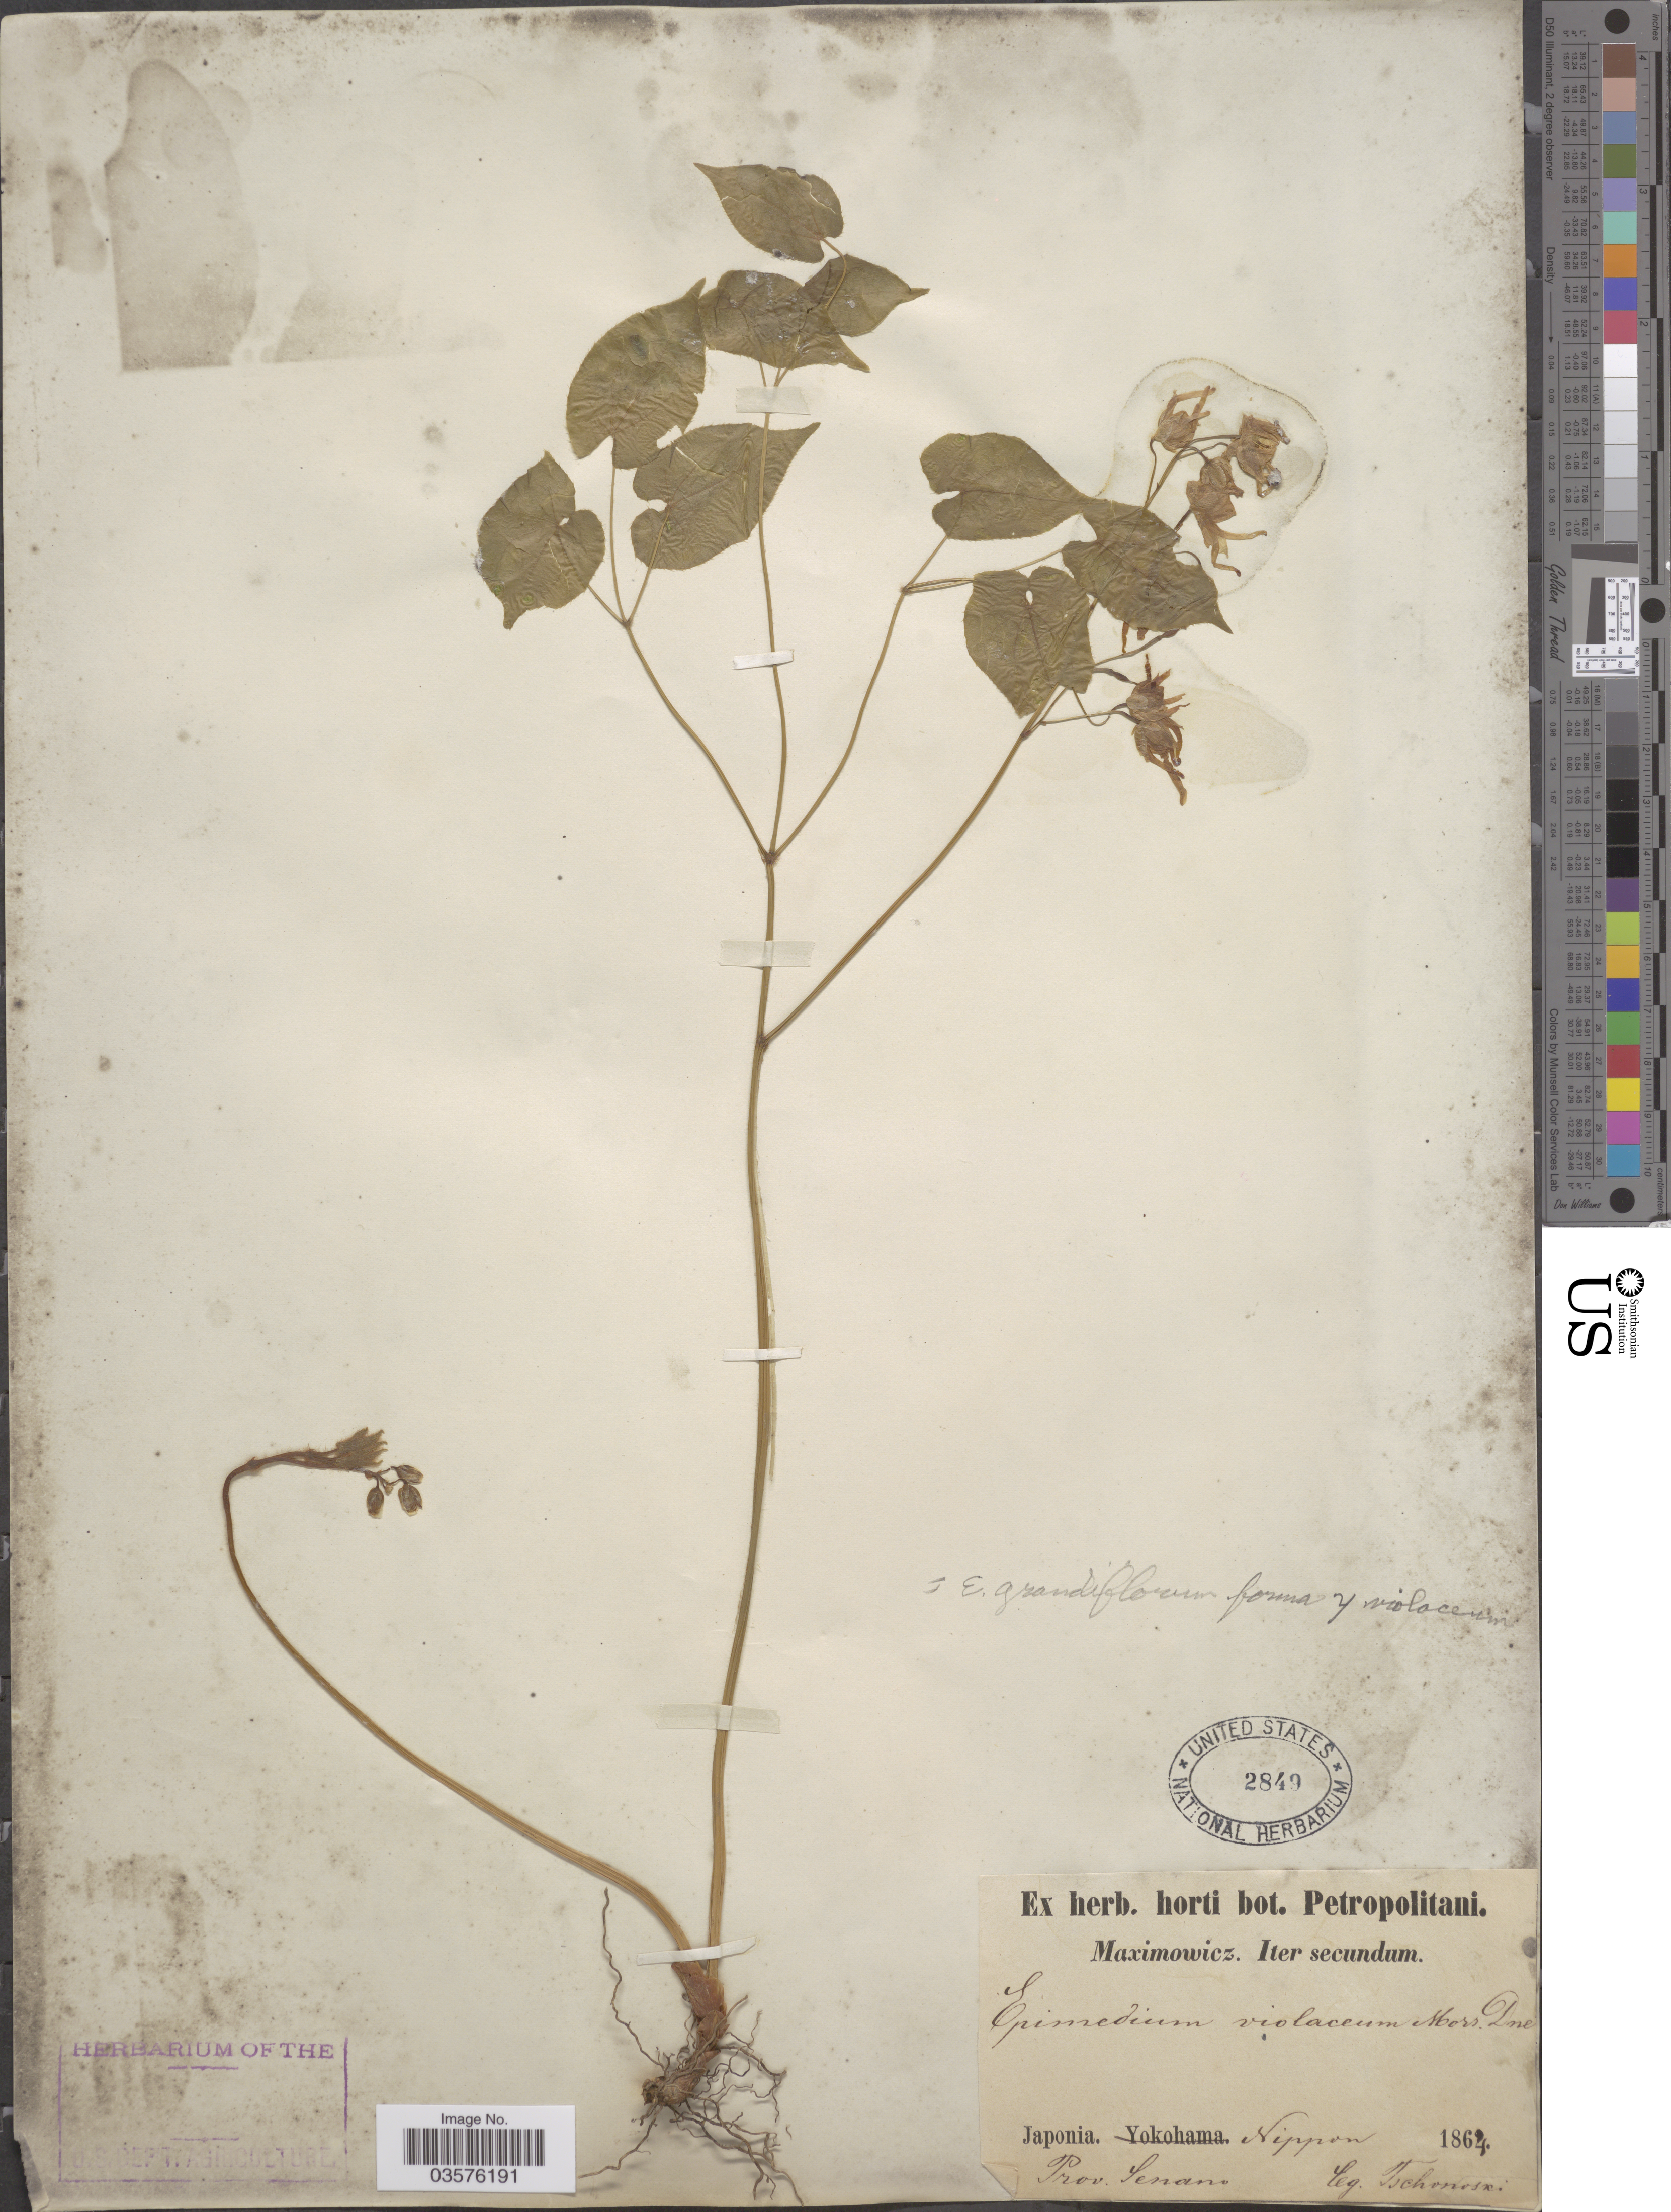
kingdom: Plantae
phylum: Tracheophyta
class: Magnoliopsida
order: Ranunculales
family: Berberidaceae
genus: Epimedium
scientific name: Epimedium grandiflorum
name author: C. Morren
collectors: -. Tschonoski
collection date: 1864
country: Japan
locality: Nippon. Prov. Senano.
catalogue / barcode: US 2849